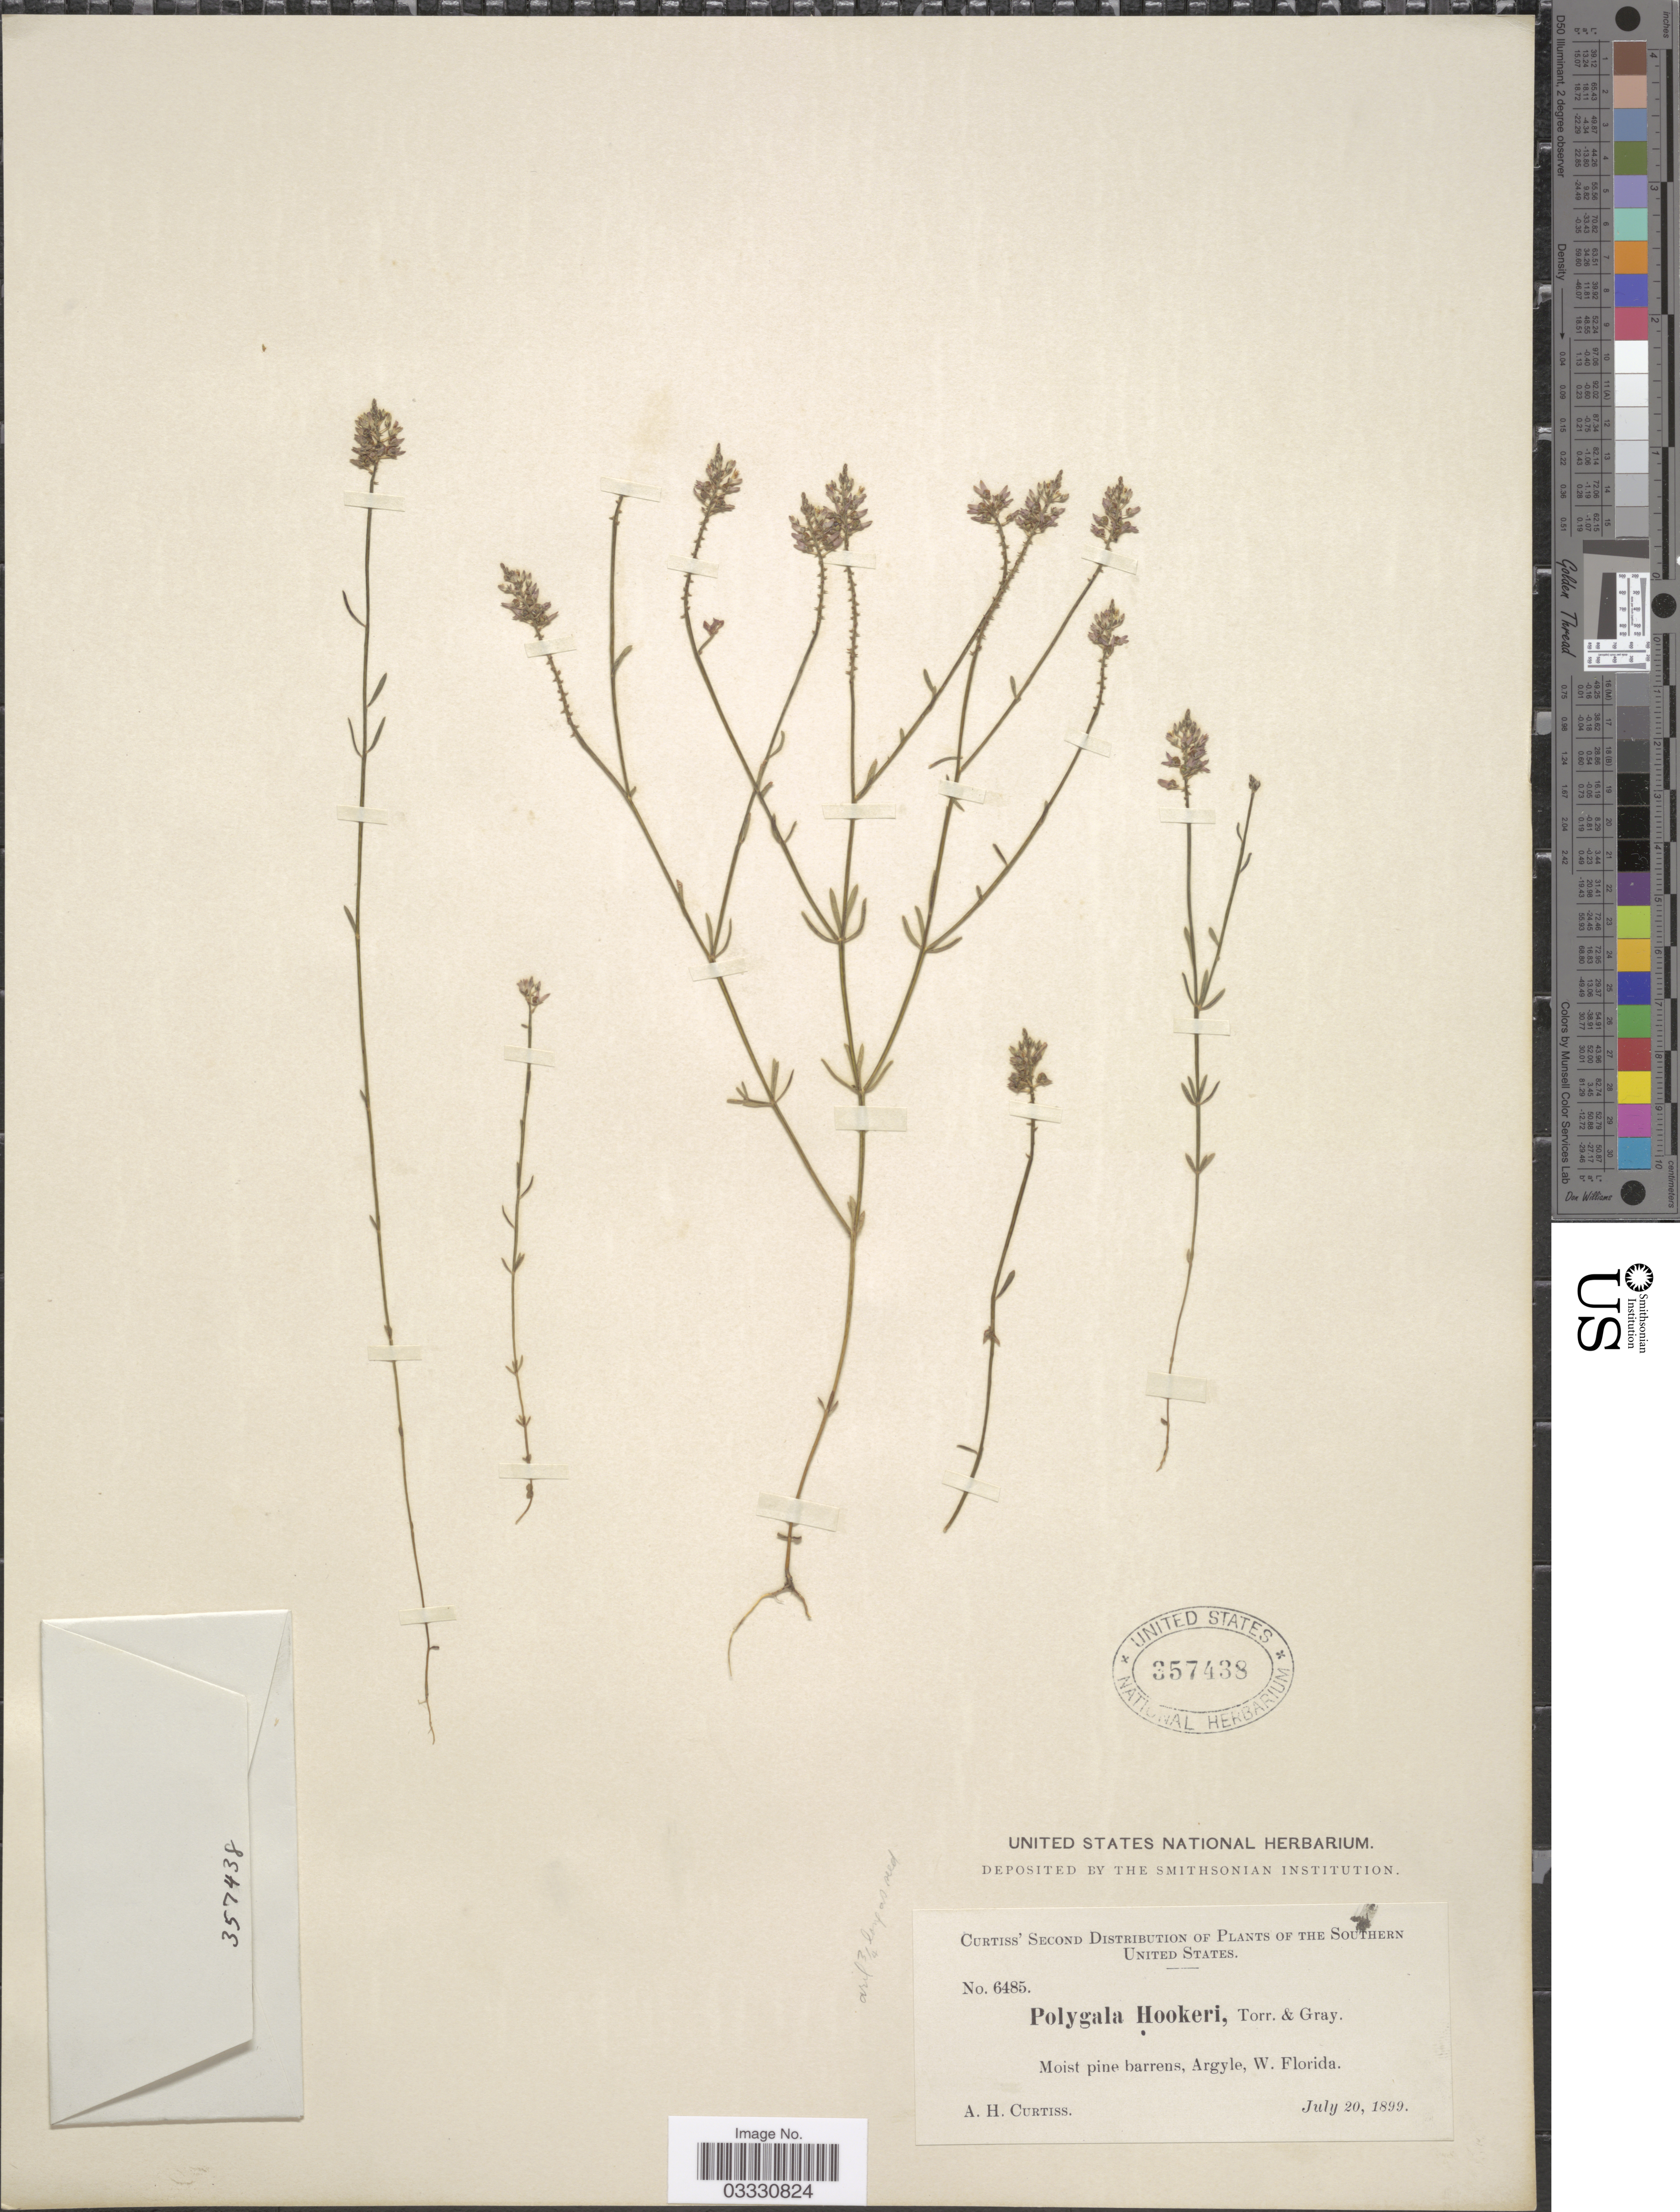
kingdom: Plantae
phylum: Tracheophyta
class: Magnoliopsida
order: Fabales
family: Polygalaceae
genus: Polygala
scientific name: Polygala hookeri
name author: Torr. & A. Gray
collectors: A. H. Curtiss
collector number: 6485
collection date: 1899-07-20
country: United States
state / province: Florida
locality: Southern United States. Moist pine barrens, Argyle, W. Florida.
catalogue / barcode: US 357438